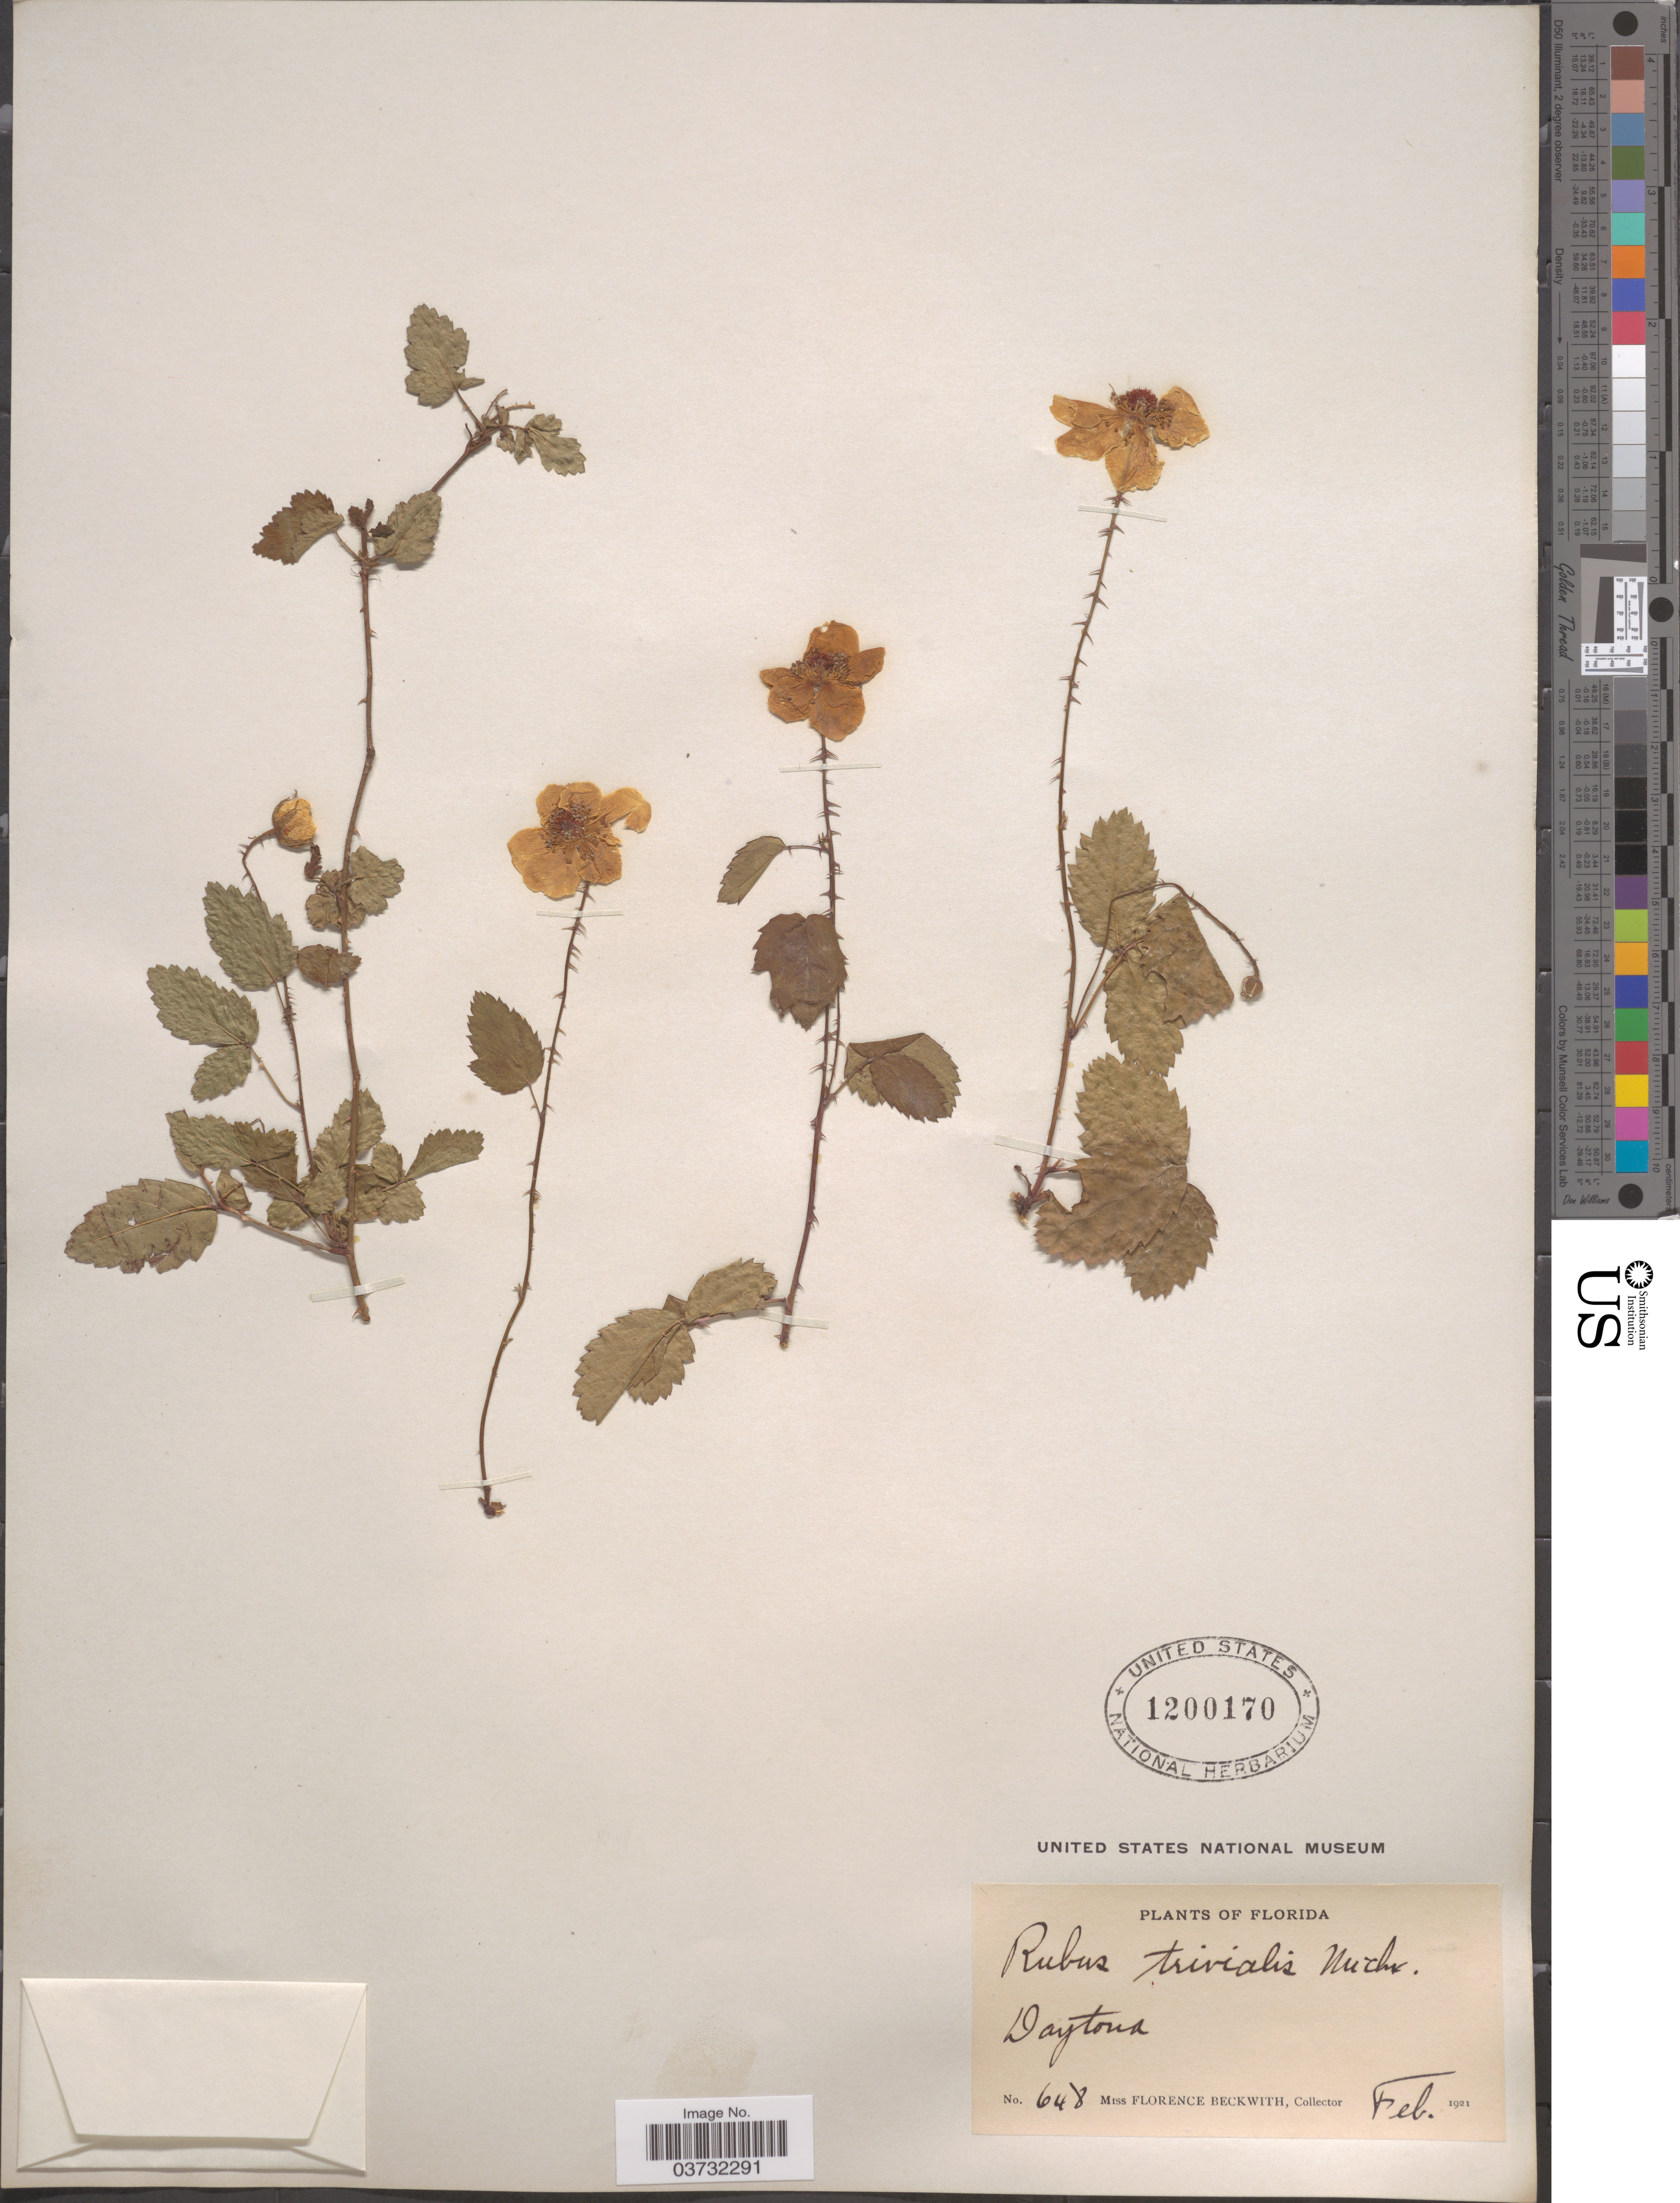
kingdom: Plantae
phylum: Tracheophyta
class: Magnoliopsida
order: Rosales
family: Rosaceae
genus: Rubus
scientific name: Rubus trivialis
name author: Michx.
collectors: F. Beckwith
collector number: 648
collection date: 1921-02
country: United States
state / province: Florida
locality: Daytona.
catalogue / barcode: US 1200170